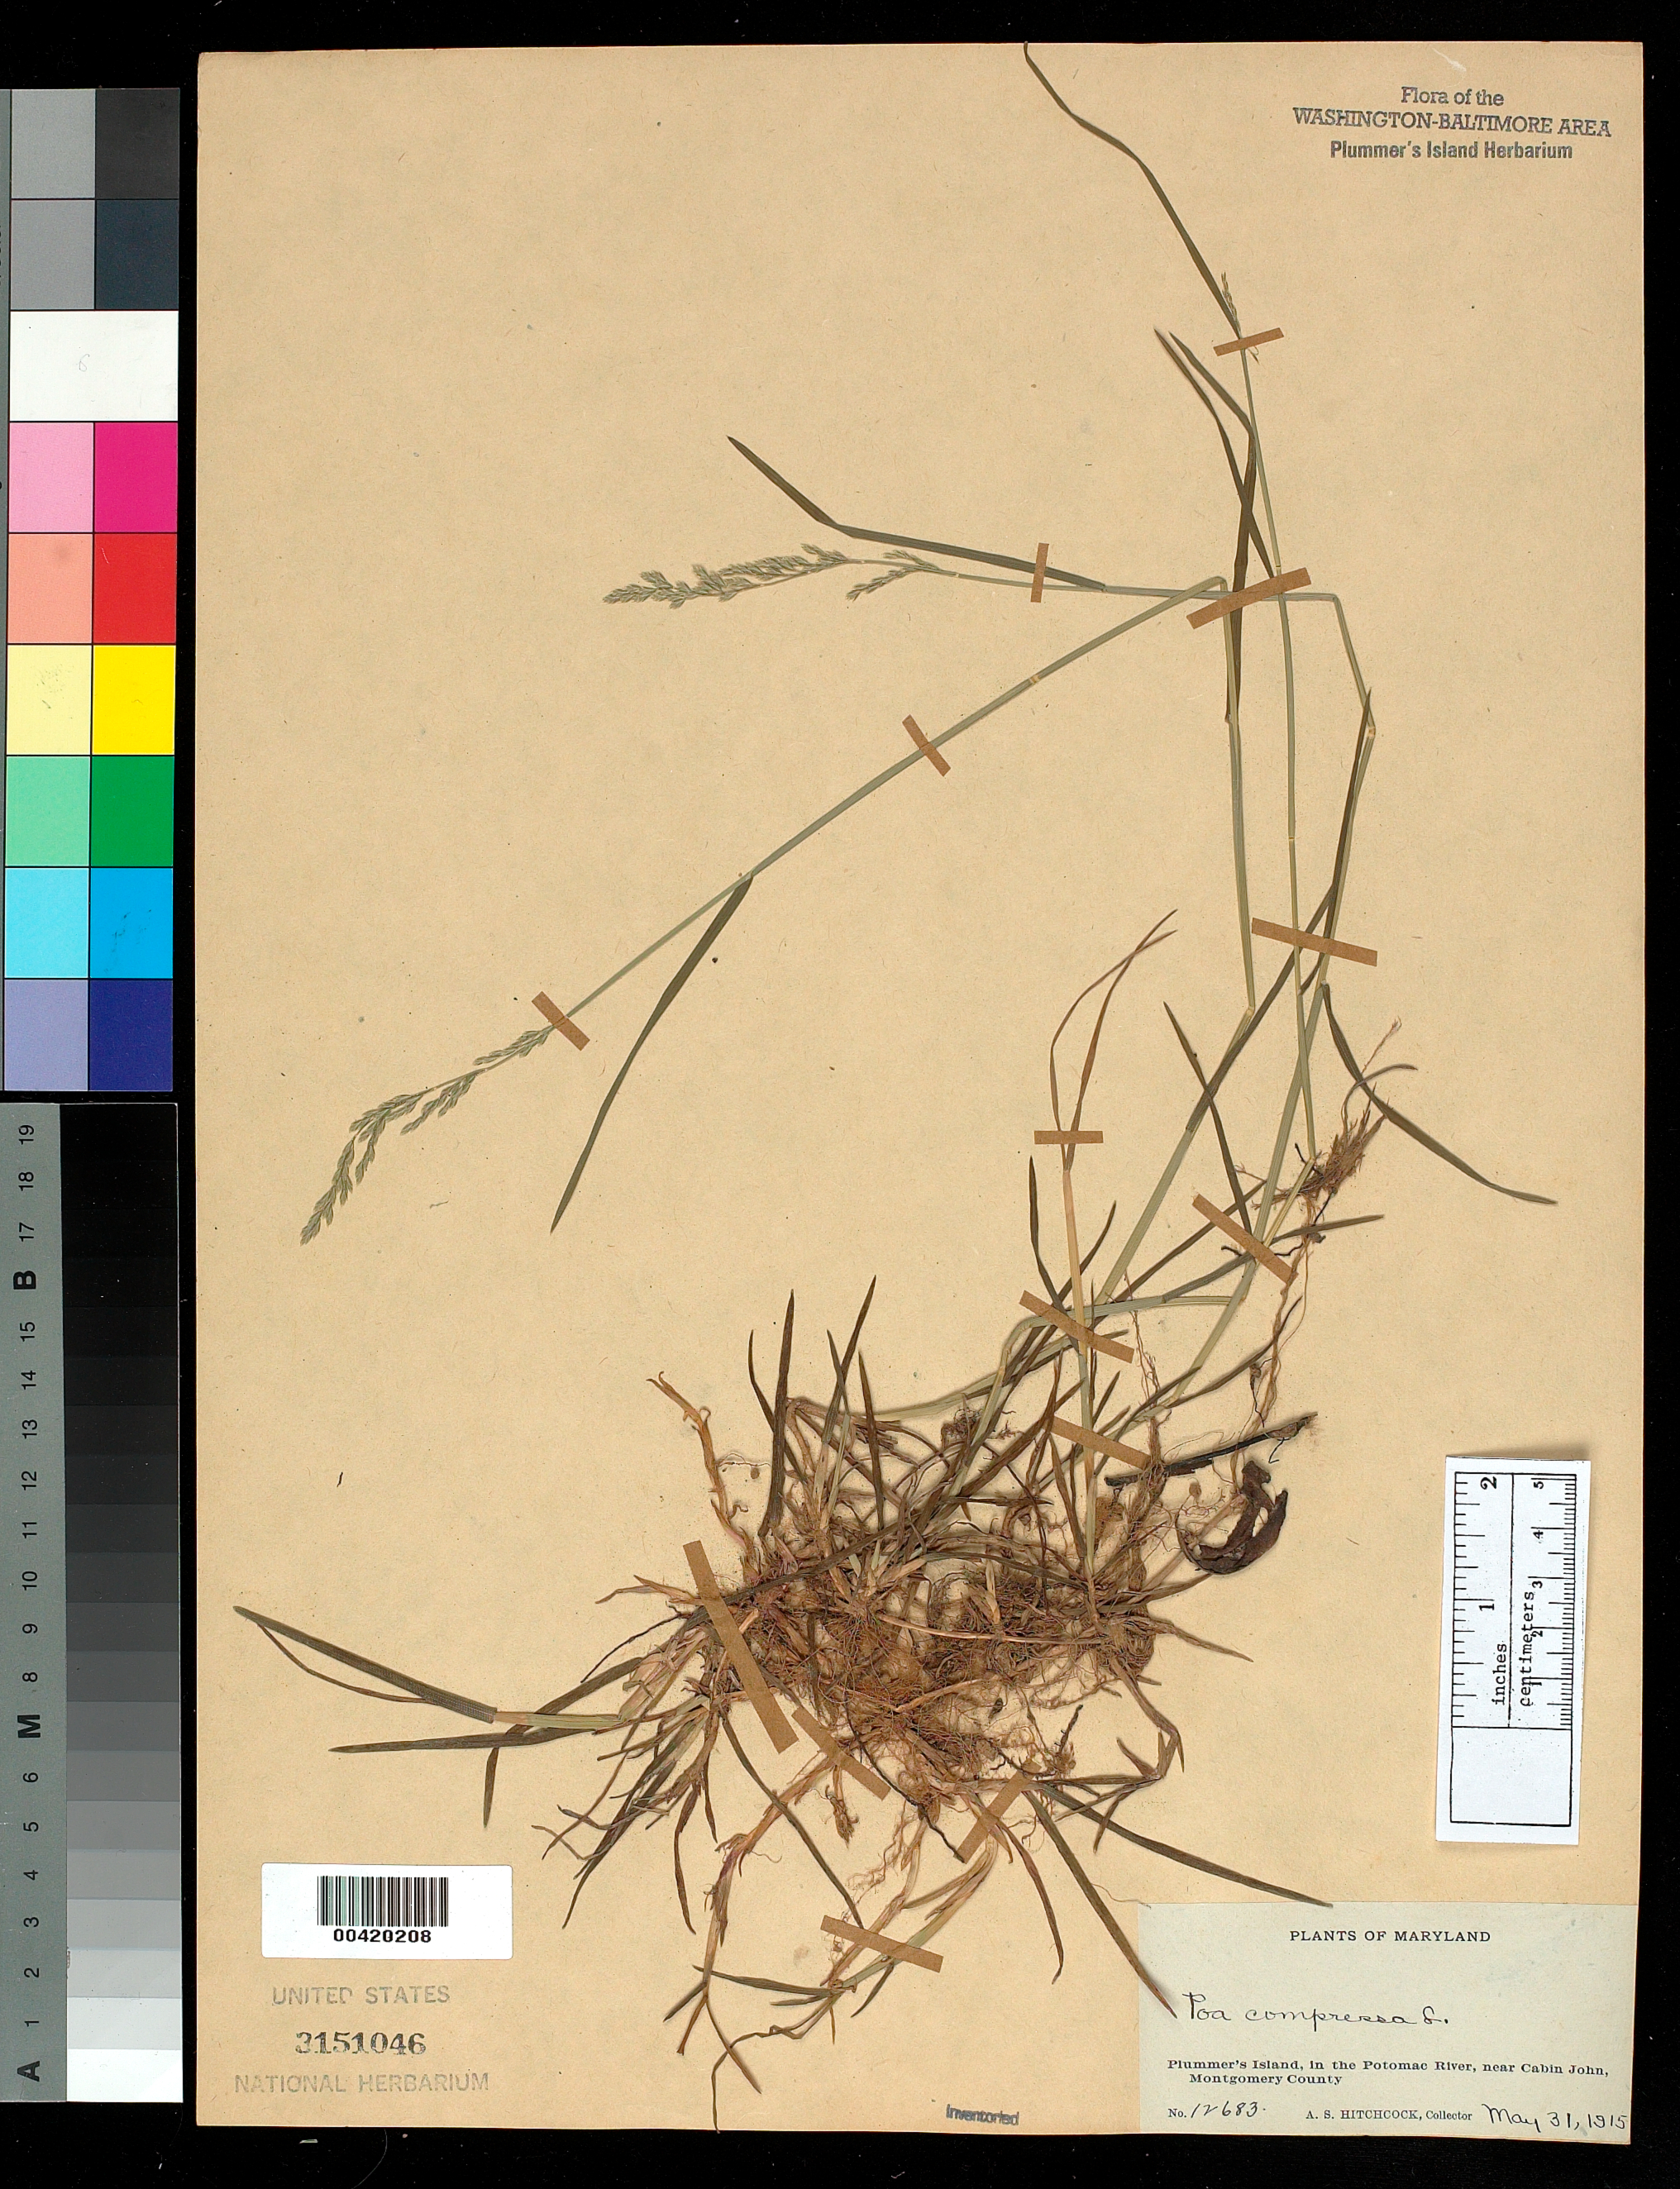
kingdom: Plantae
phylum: Tracheophyta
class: Liliopsida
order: Poales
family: Poaceae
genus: Poa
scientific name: Poa compressa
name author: L.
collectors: A. S. Hitchcock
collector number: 12683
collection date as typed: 31 May 1915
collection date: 1915-05-31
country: United States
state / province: Maryland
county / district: Montgomery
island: Plummers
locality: Plummer's Island C. & O. Canal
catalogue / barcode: US 3151046